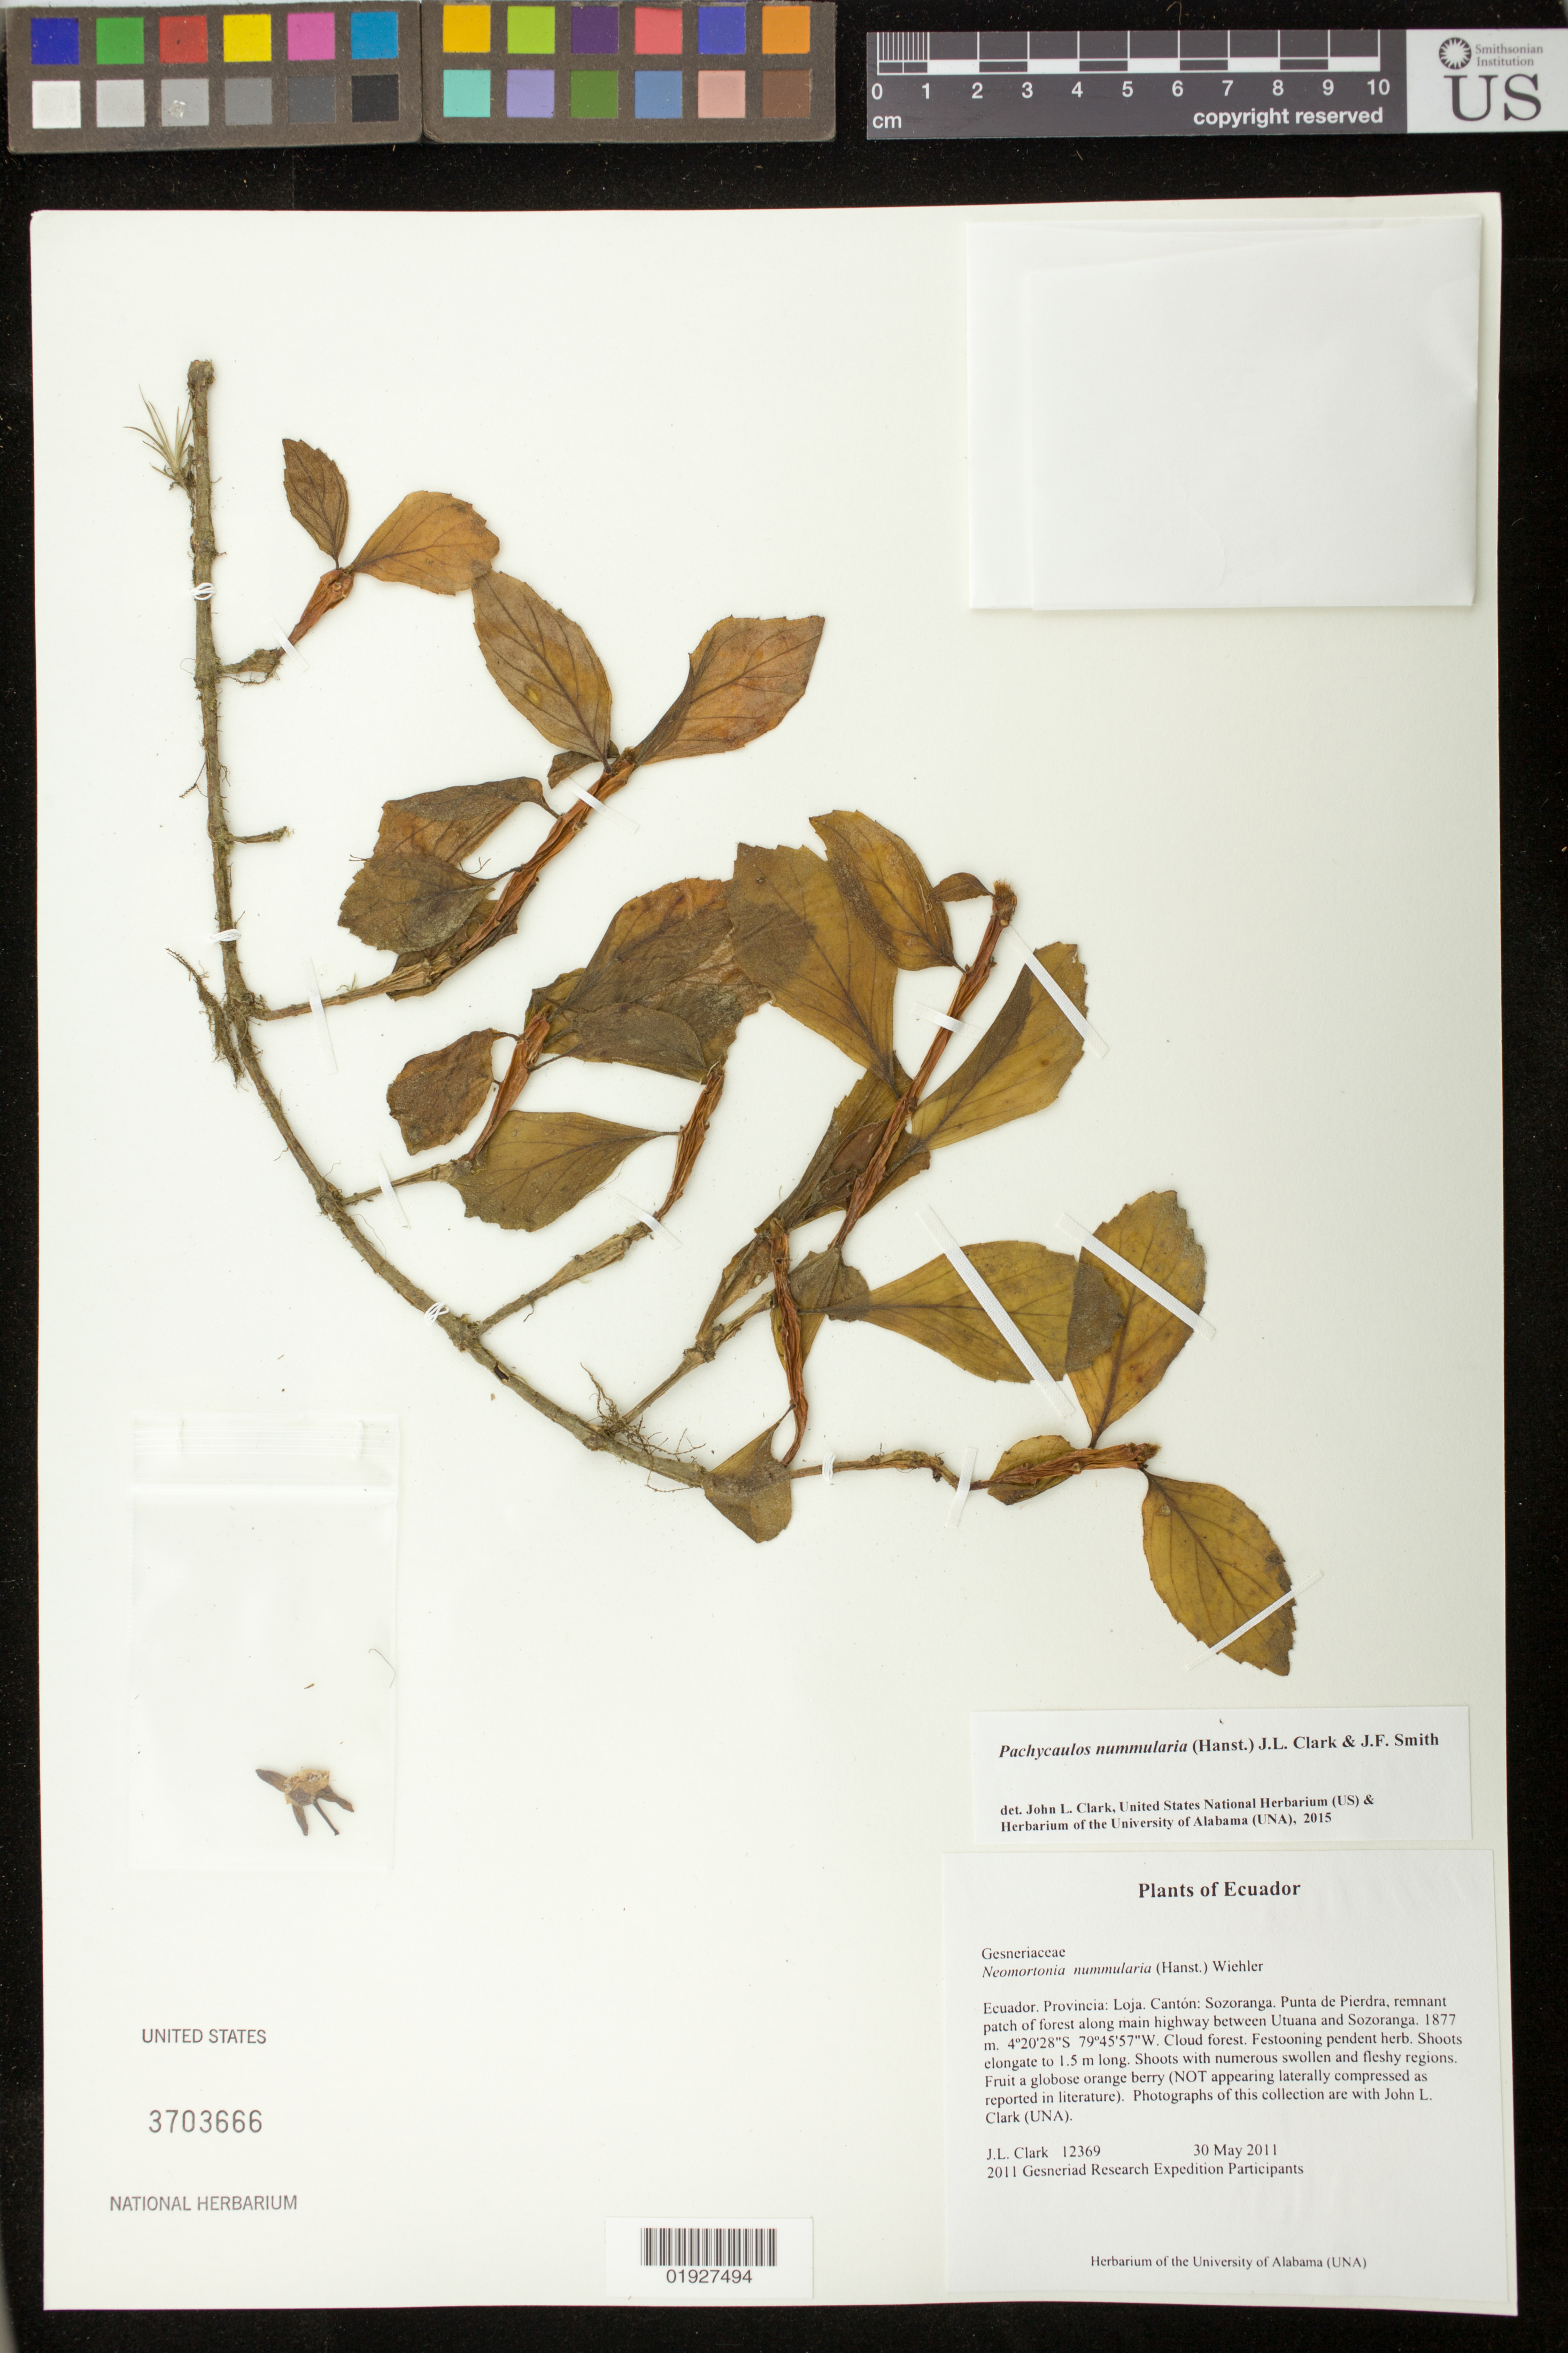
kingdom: Plantae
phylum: Tracheophyta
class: Magnoliopsida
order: Lamiales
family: Gesneriaceae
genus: Pachycaulos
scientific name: Pachycaulos nummularia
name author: (Hanst.) J.L. Clark & J.F. Sm.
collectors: J. L. Clark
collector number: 12369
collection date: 2011-05-30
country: Ecuador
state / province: Loja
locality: Canton: Sozoranga. Punta de Pierdra, remnant patch of forest along main highway between Utuana and Sozoranga.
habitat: Cloud forest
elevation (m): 1877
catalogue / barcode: US 3703666